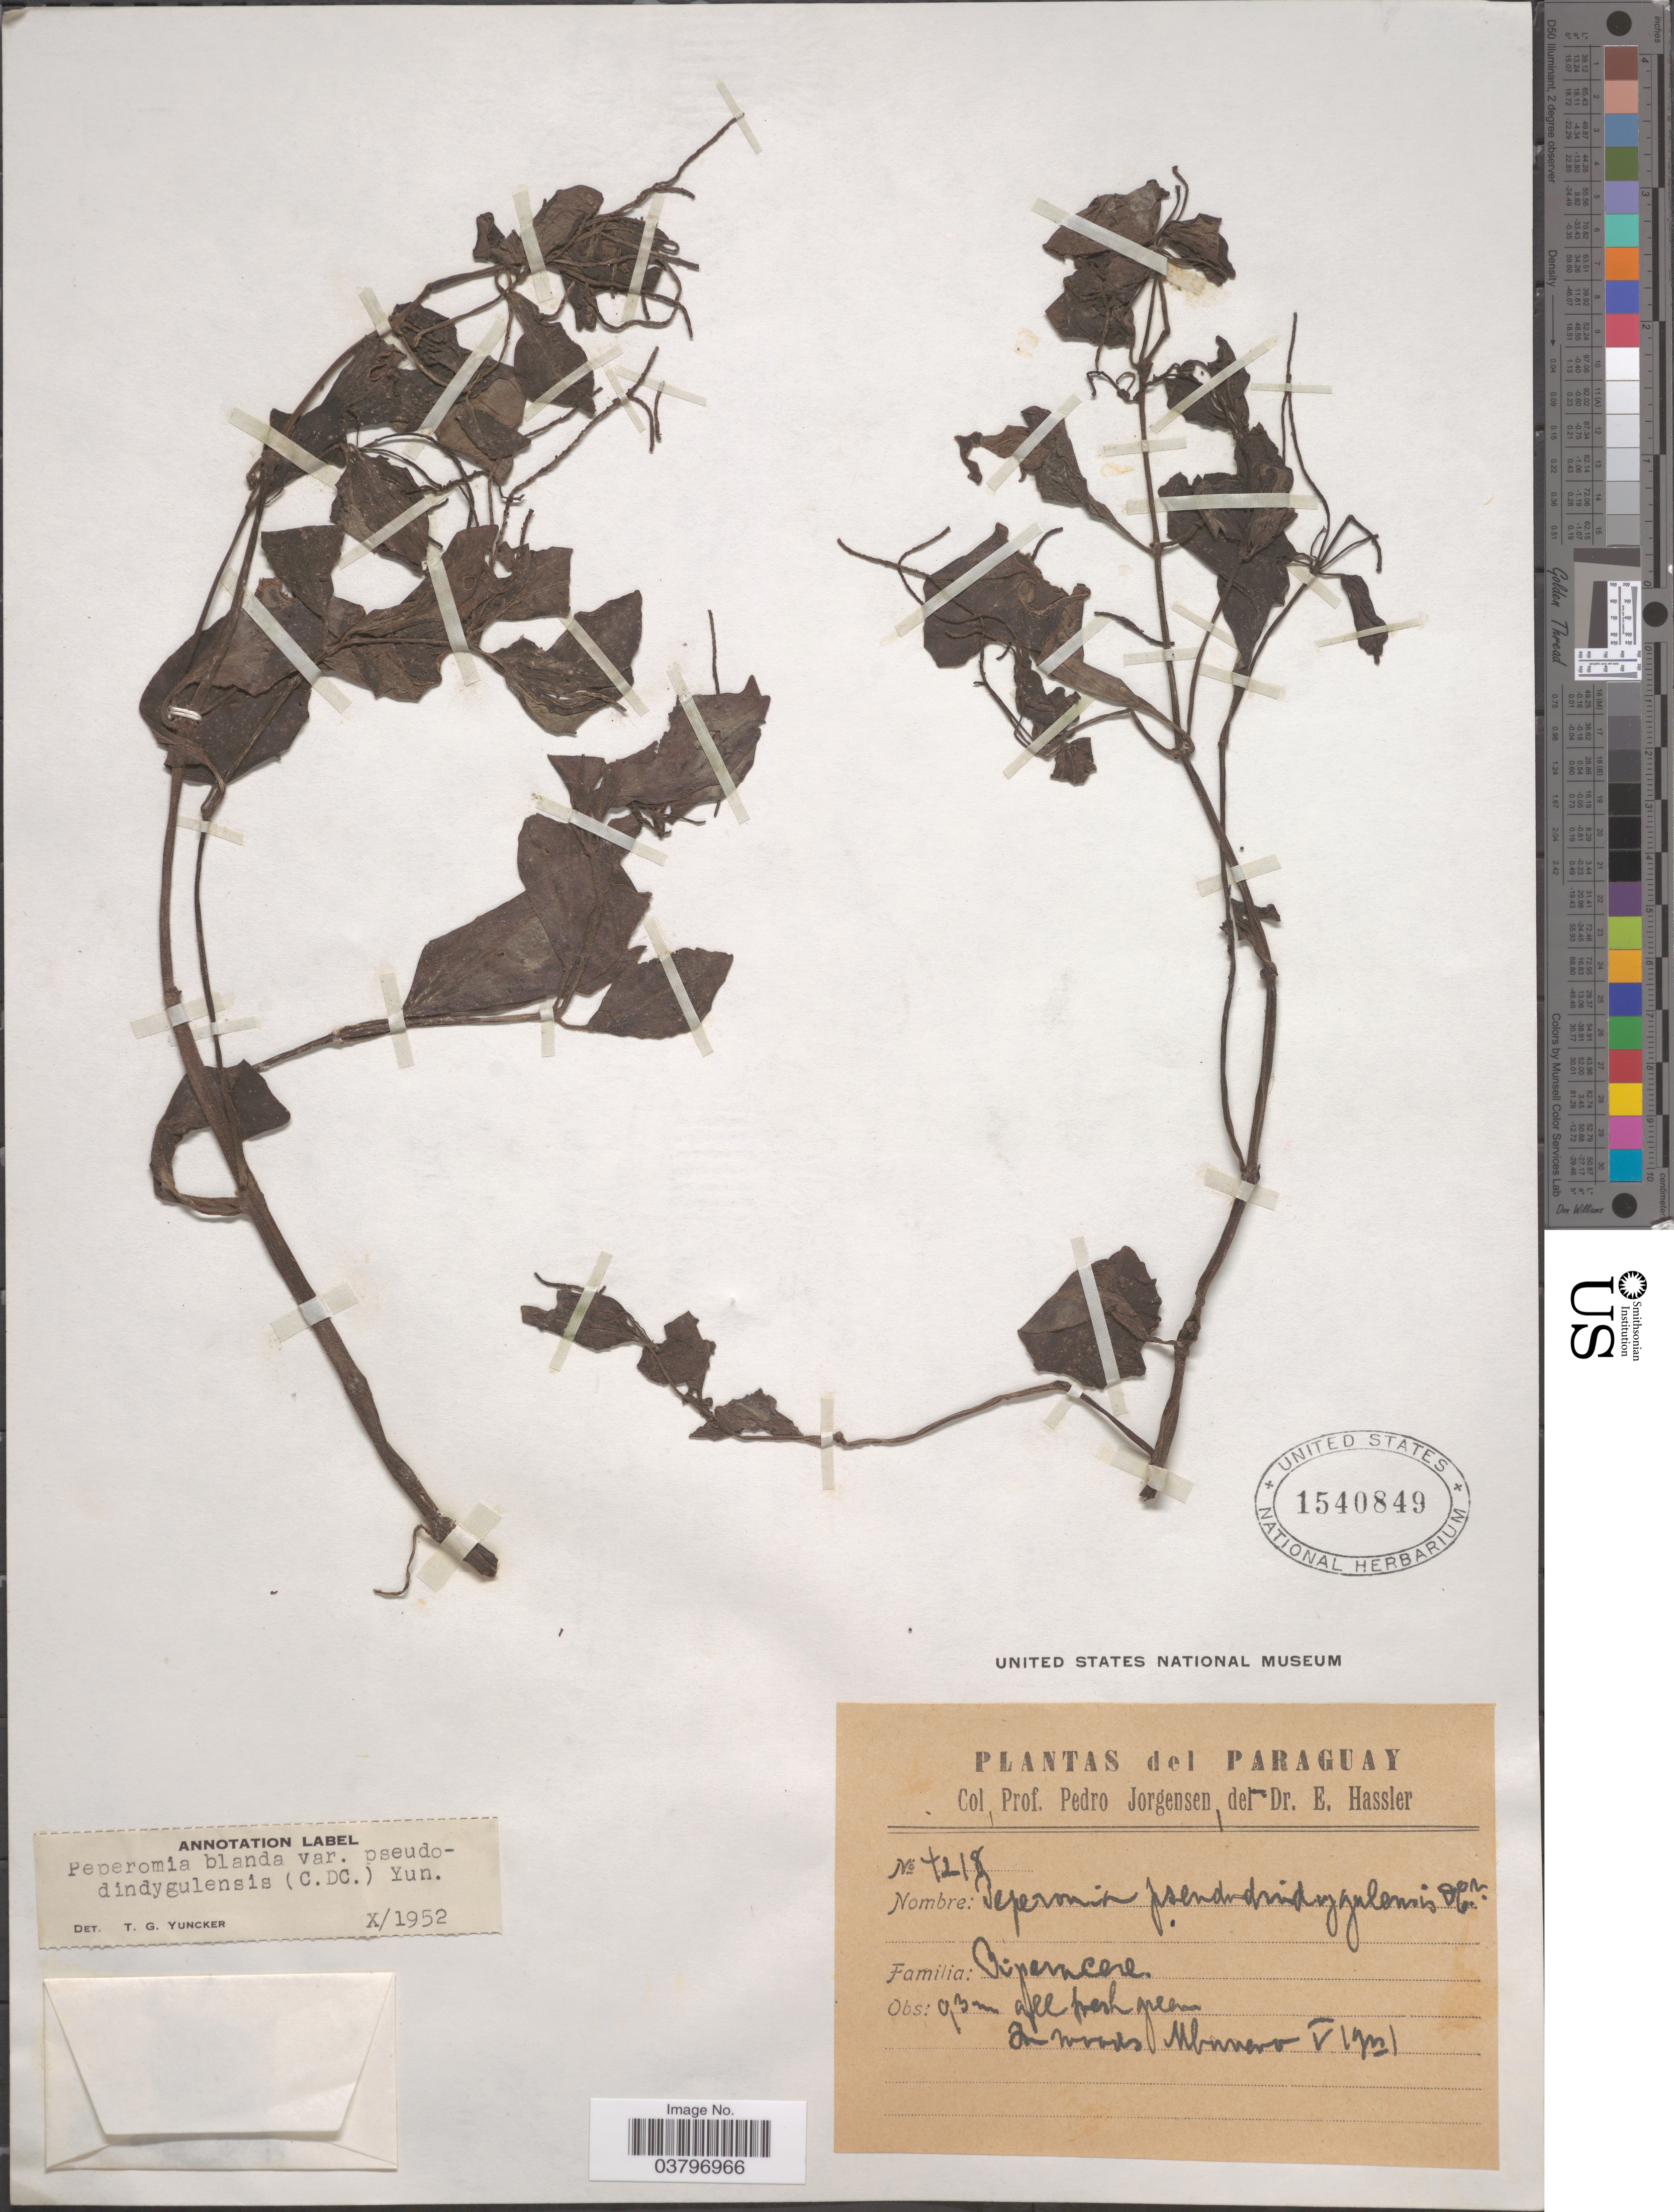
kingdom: Plantae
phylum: Tracheophyta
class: Magnoliopsida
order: Piperales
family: Piperaceae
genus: Peperomia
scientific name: Peperomia blanda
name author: (Jacq.) Kunth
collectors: P. Jörgensen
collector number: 4218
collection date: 1931-05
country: Paraguay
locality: In woods Ubunero.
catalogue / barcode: US 1540849